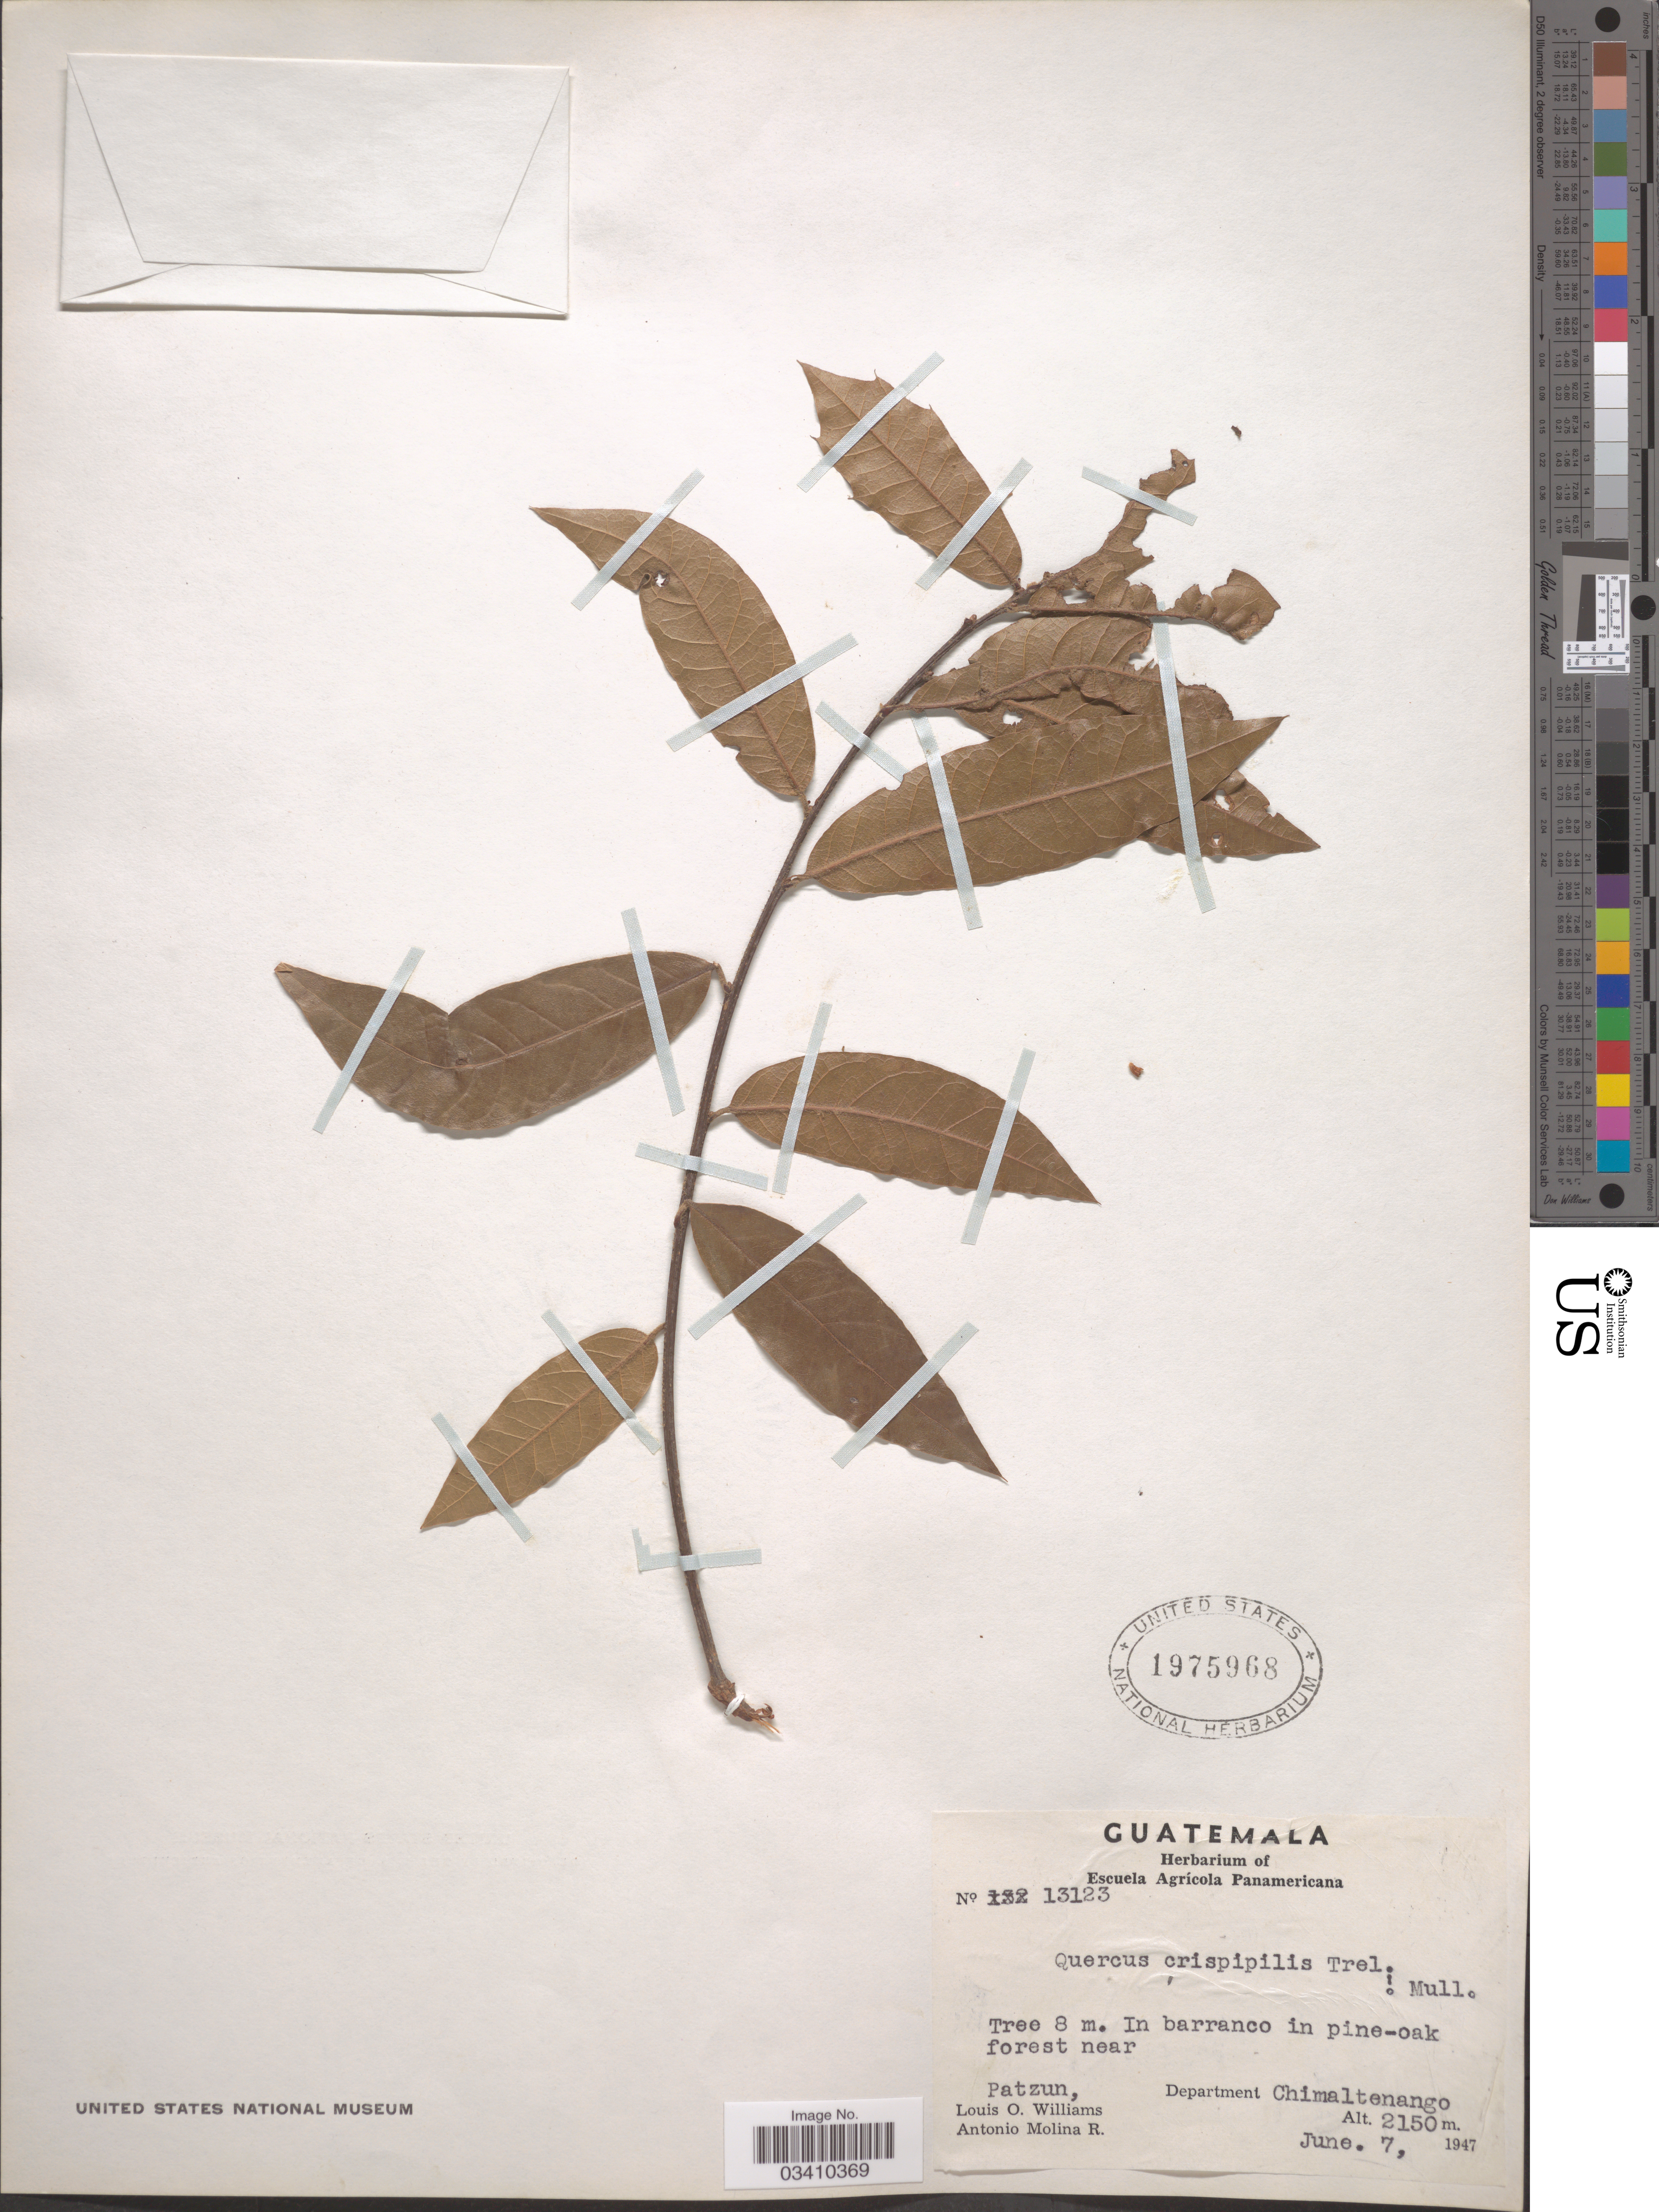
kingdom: Plantae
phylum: Tracheophyta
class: Magnoliopsida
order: Fagales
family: Fagaceae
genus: Quercus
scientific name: Quercus crispipilis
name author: Trel.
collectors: L. O. Williams & A. Molina R.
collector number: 13123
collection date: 1947-06-07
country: Guatemala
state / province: Chimaltenango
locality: In barranco in pine-oak forest near Patzun, Department Chimaltenango.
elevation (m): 2150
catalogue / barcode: US 1975968